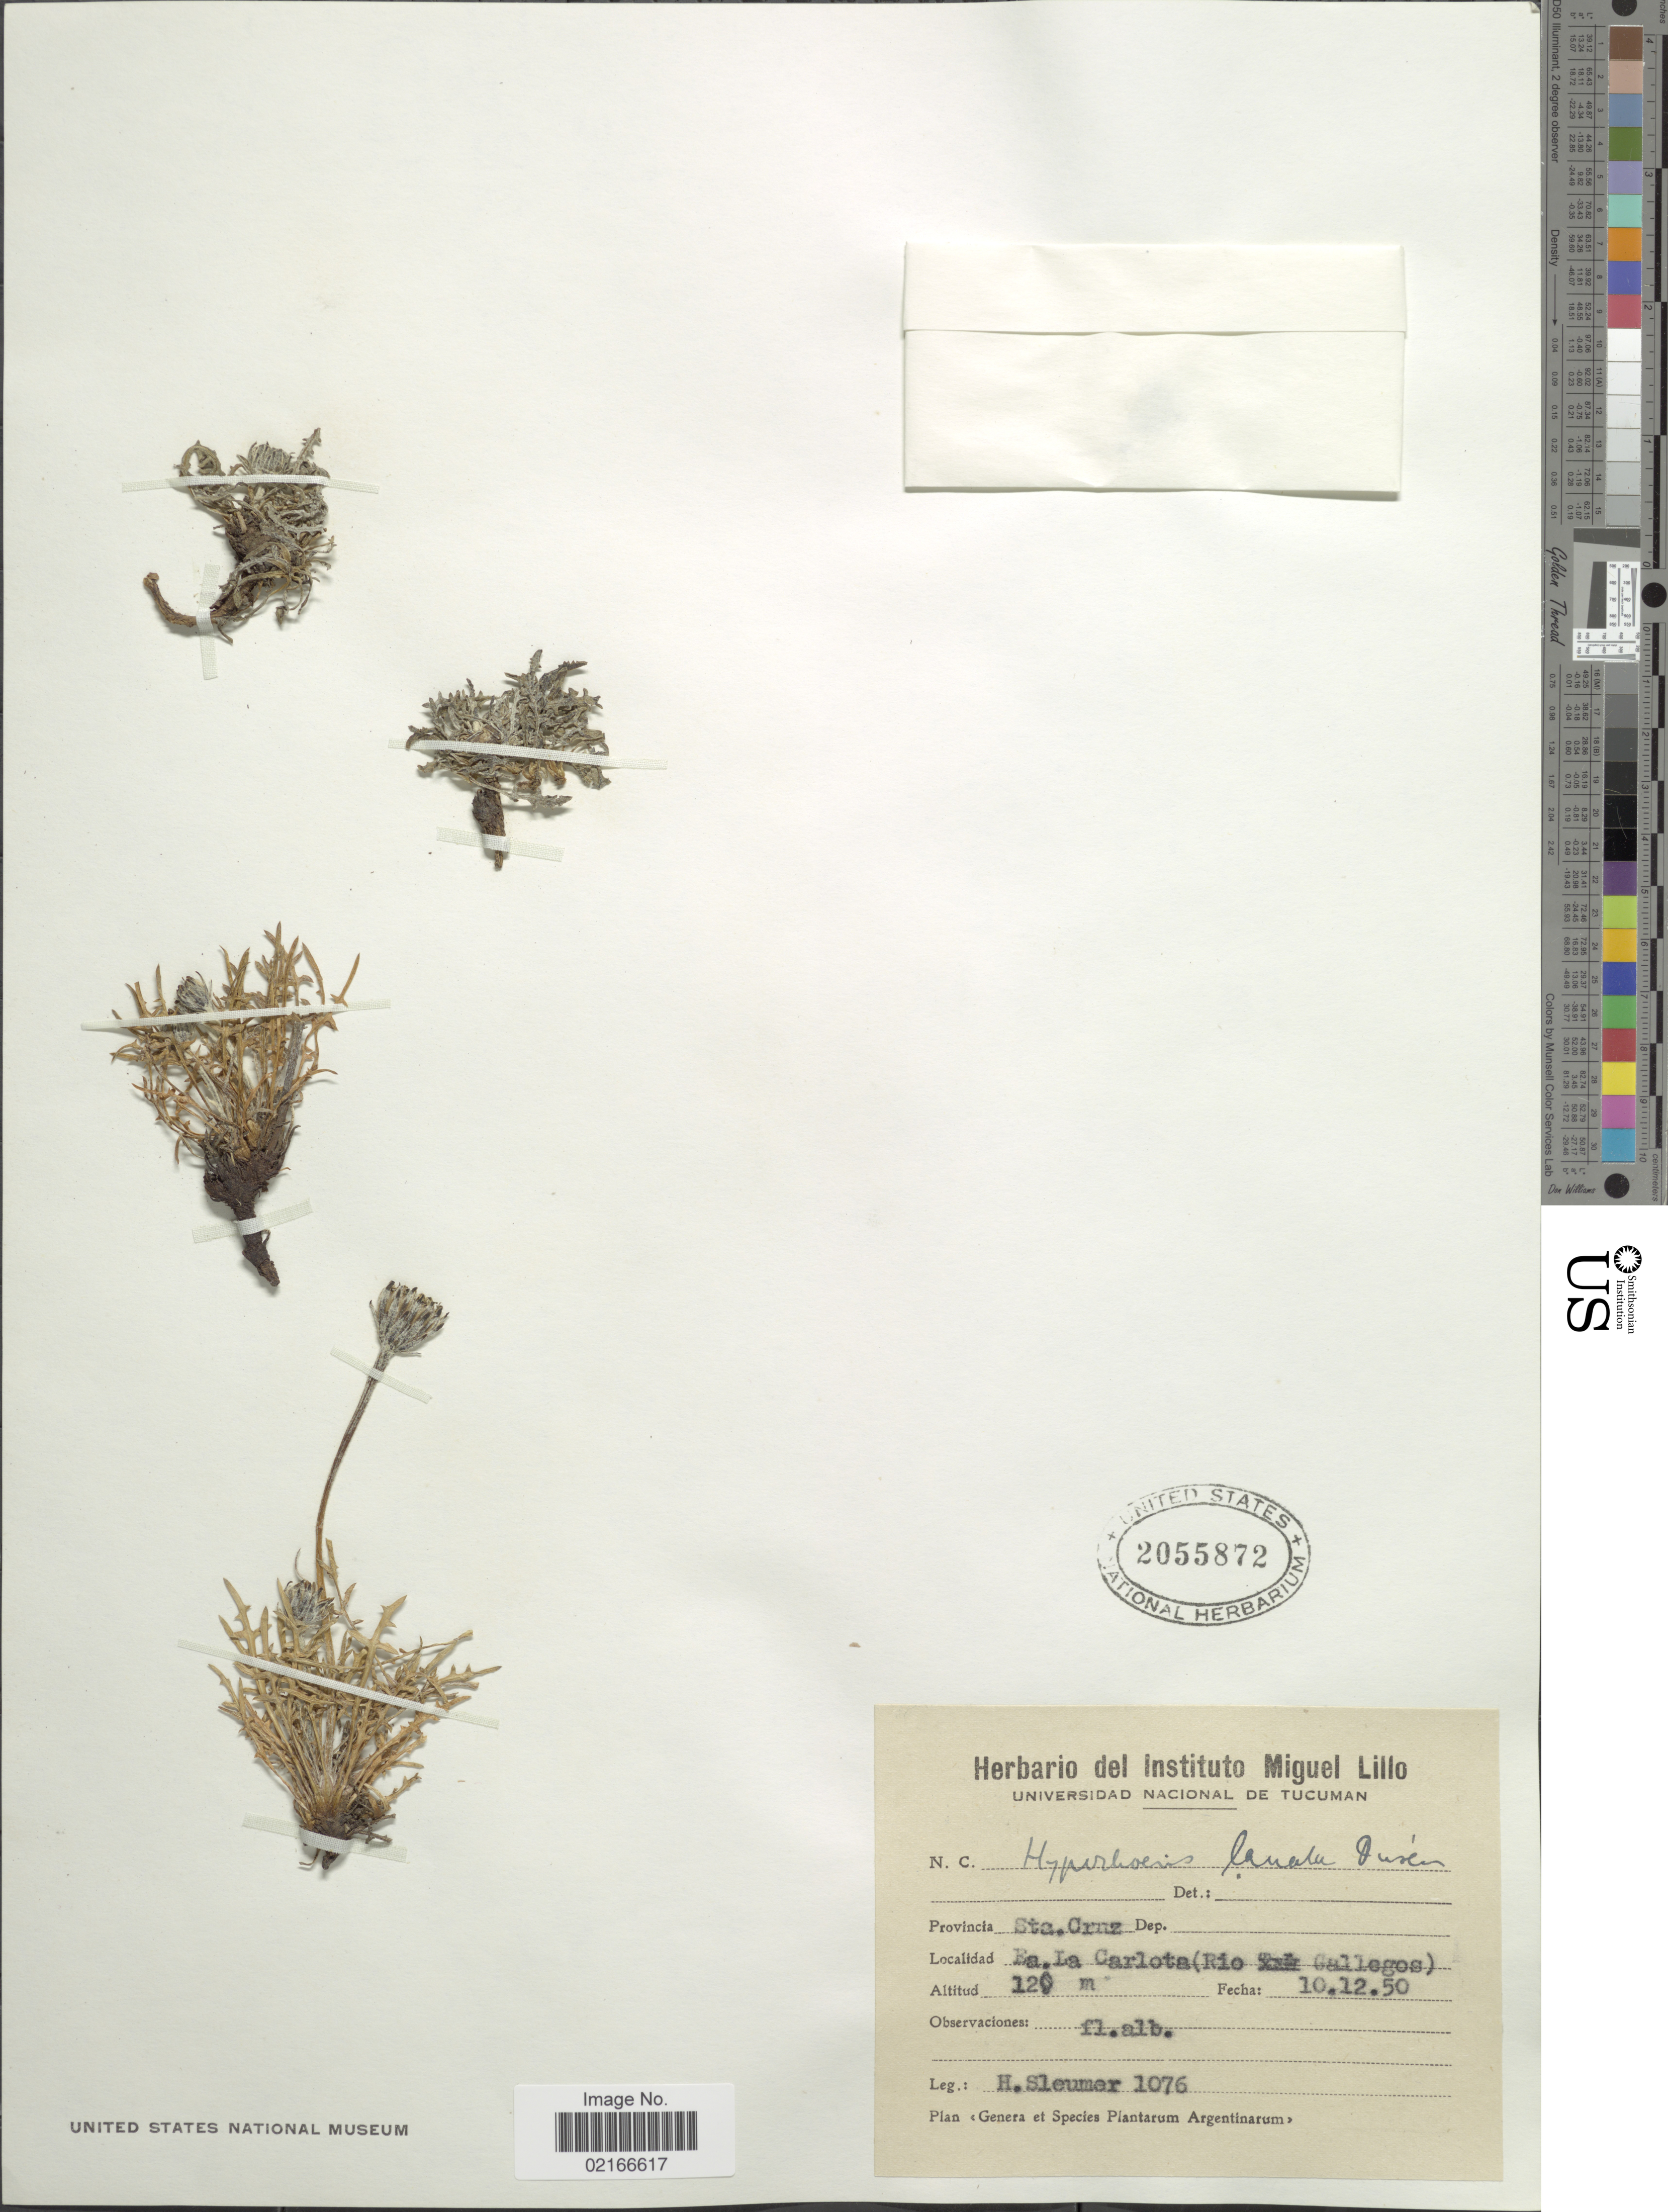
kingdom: Plantae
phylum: Tracheophyta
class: Magnoliopsida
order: Asterales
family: Asteraceae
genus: Hypochaeris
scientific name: Hypochaeris incana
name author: (Hook. & Arn.) Macloskie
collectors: H. O. Sleumer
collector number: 1076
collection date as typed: Transcribed d/m/y: 10/12/50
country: Argentina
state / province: Santa Cruz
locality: Ea. La Carlota (Rio Gallegos)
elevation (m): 120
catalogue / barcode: US 2055872